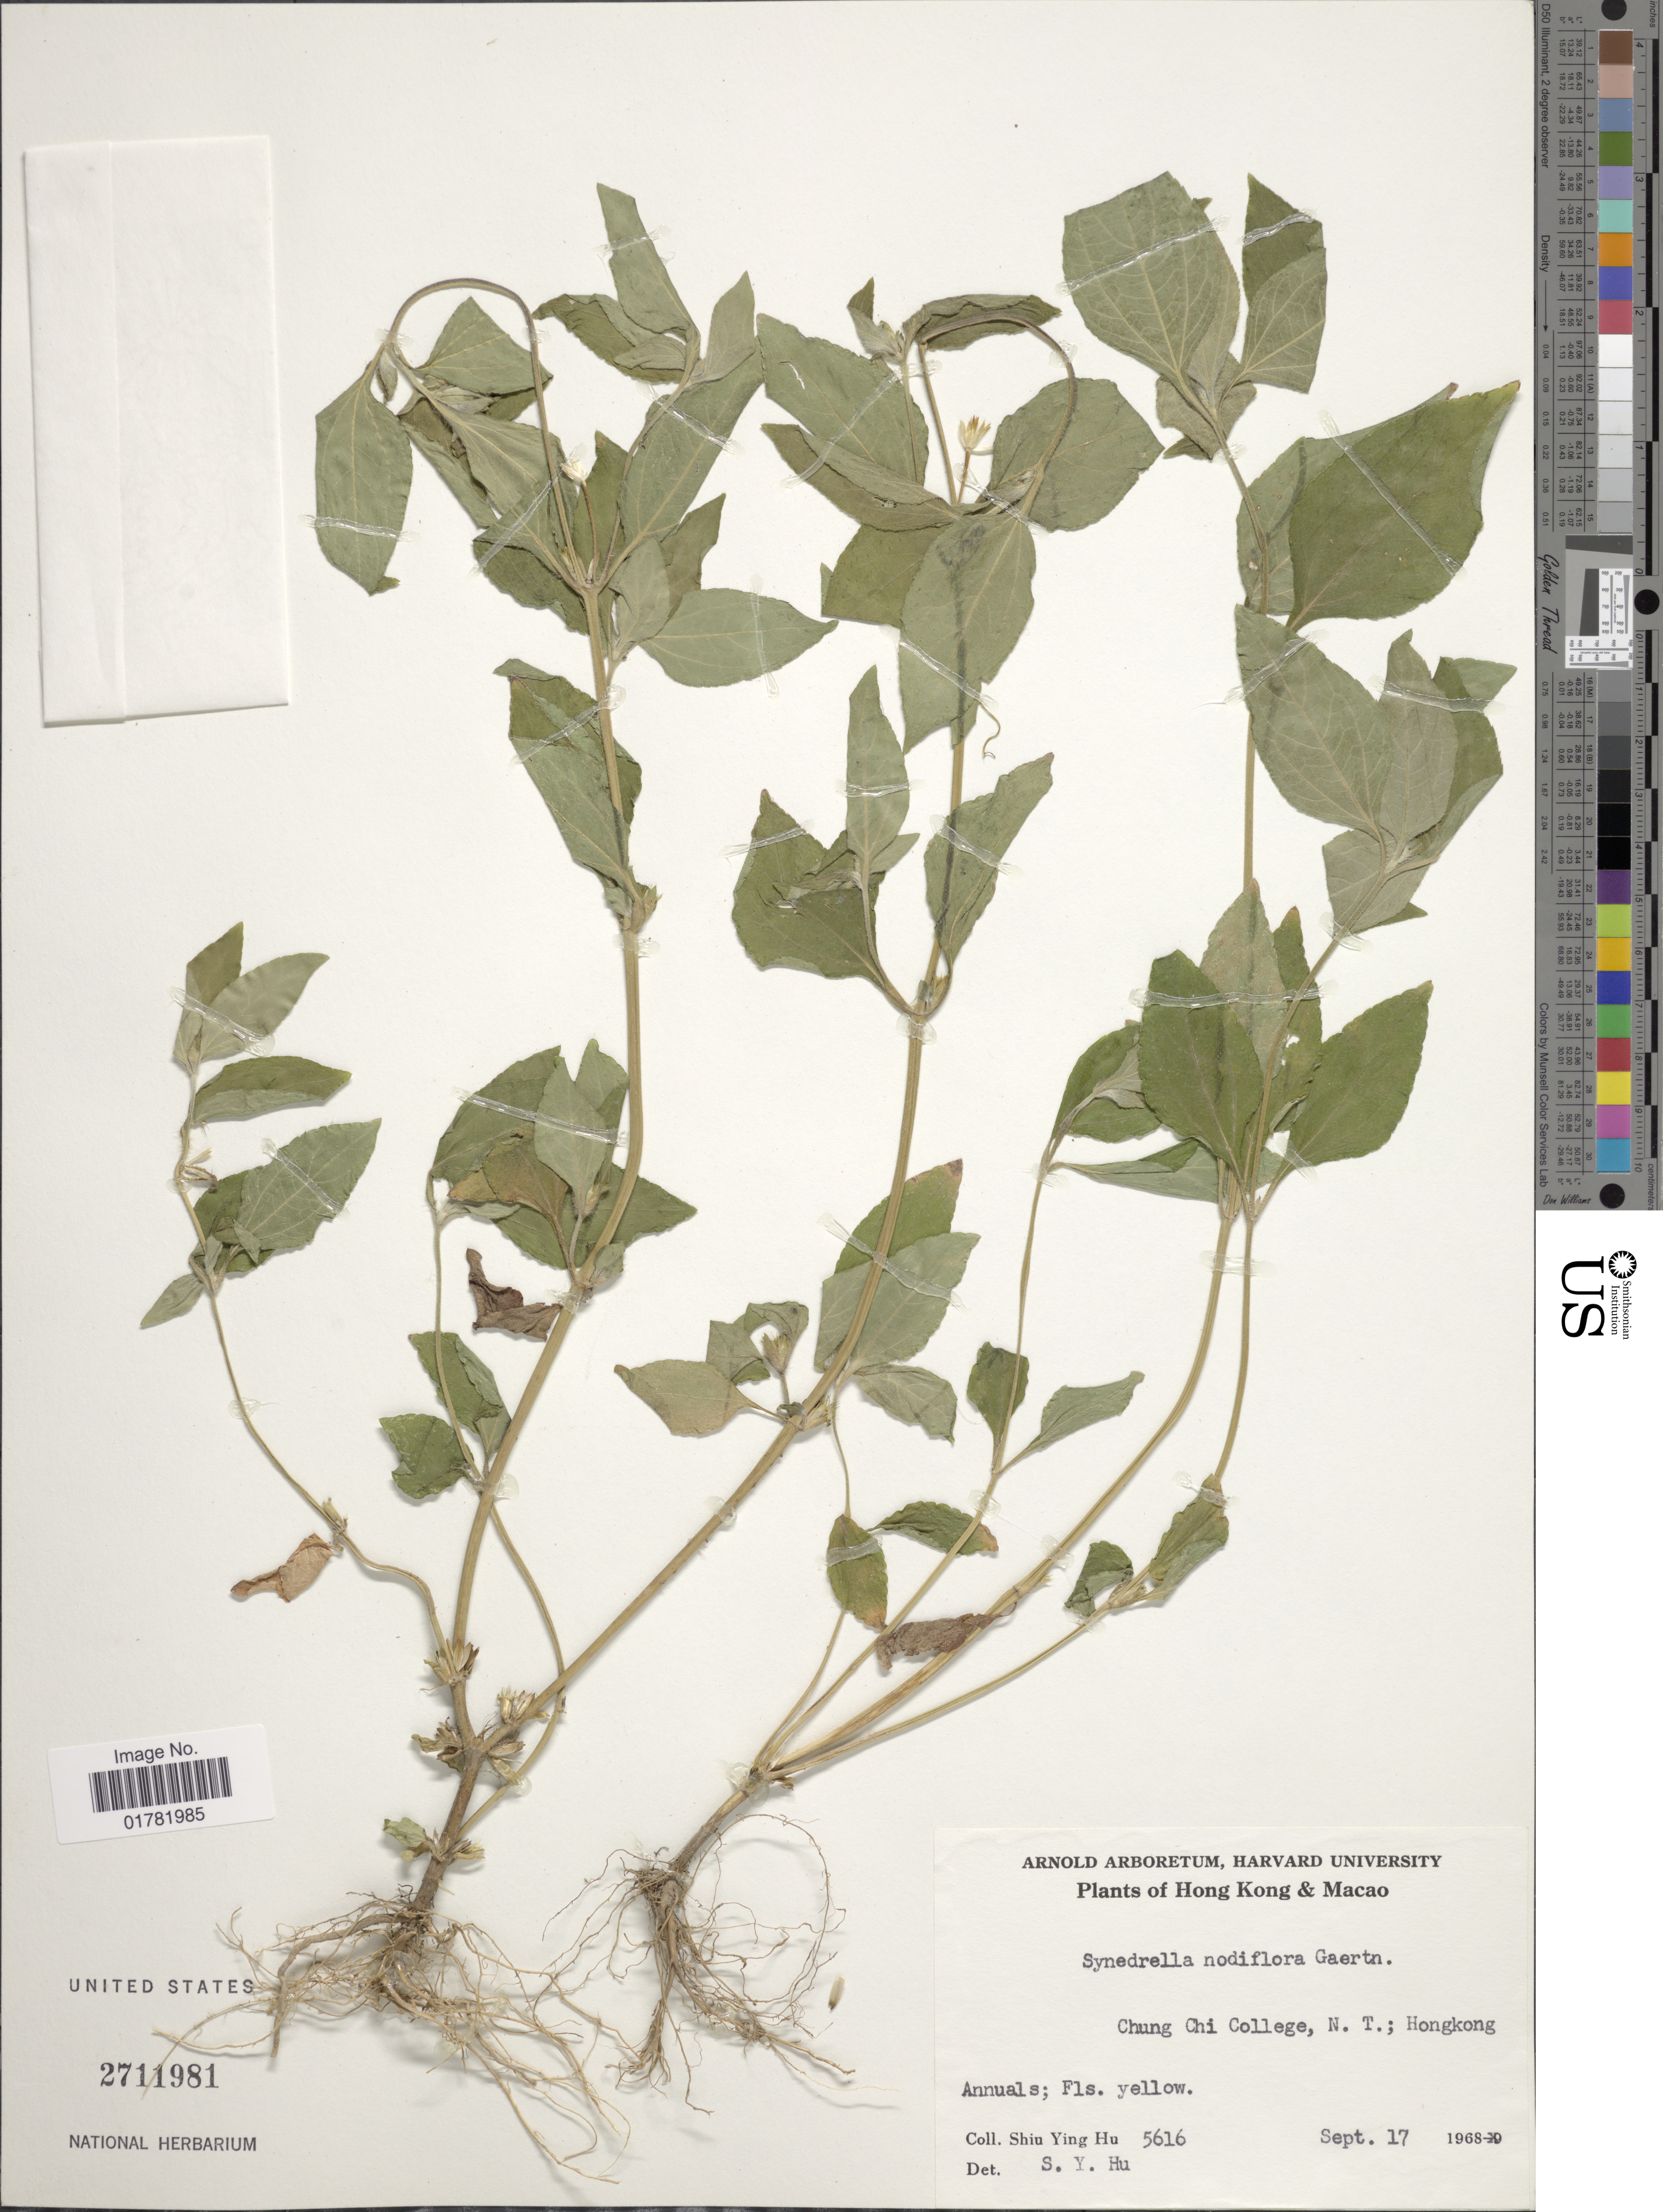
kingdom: Plantae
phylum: Tracheophyta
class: Magnoliopsida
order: Asterales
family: Asteraceae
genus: Synedrella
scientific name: Synedrella nodiflora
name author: (L.) Gaertn.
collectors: S. Y. Hu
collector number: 5616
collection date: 1968-09-17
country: China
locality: Hong Kong & Macao, Chung Chi College, N.T; Hongkong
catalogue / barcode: US 2711981